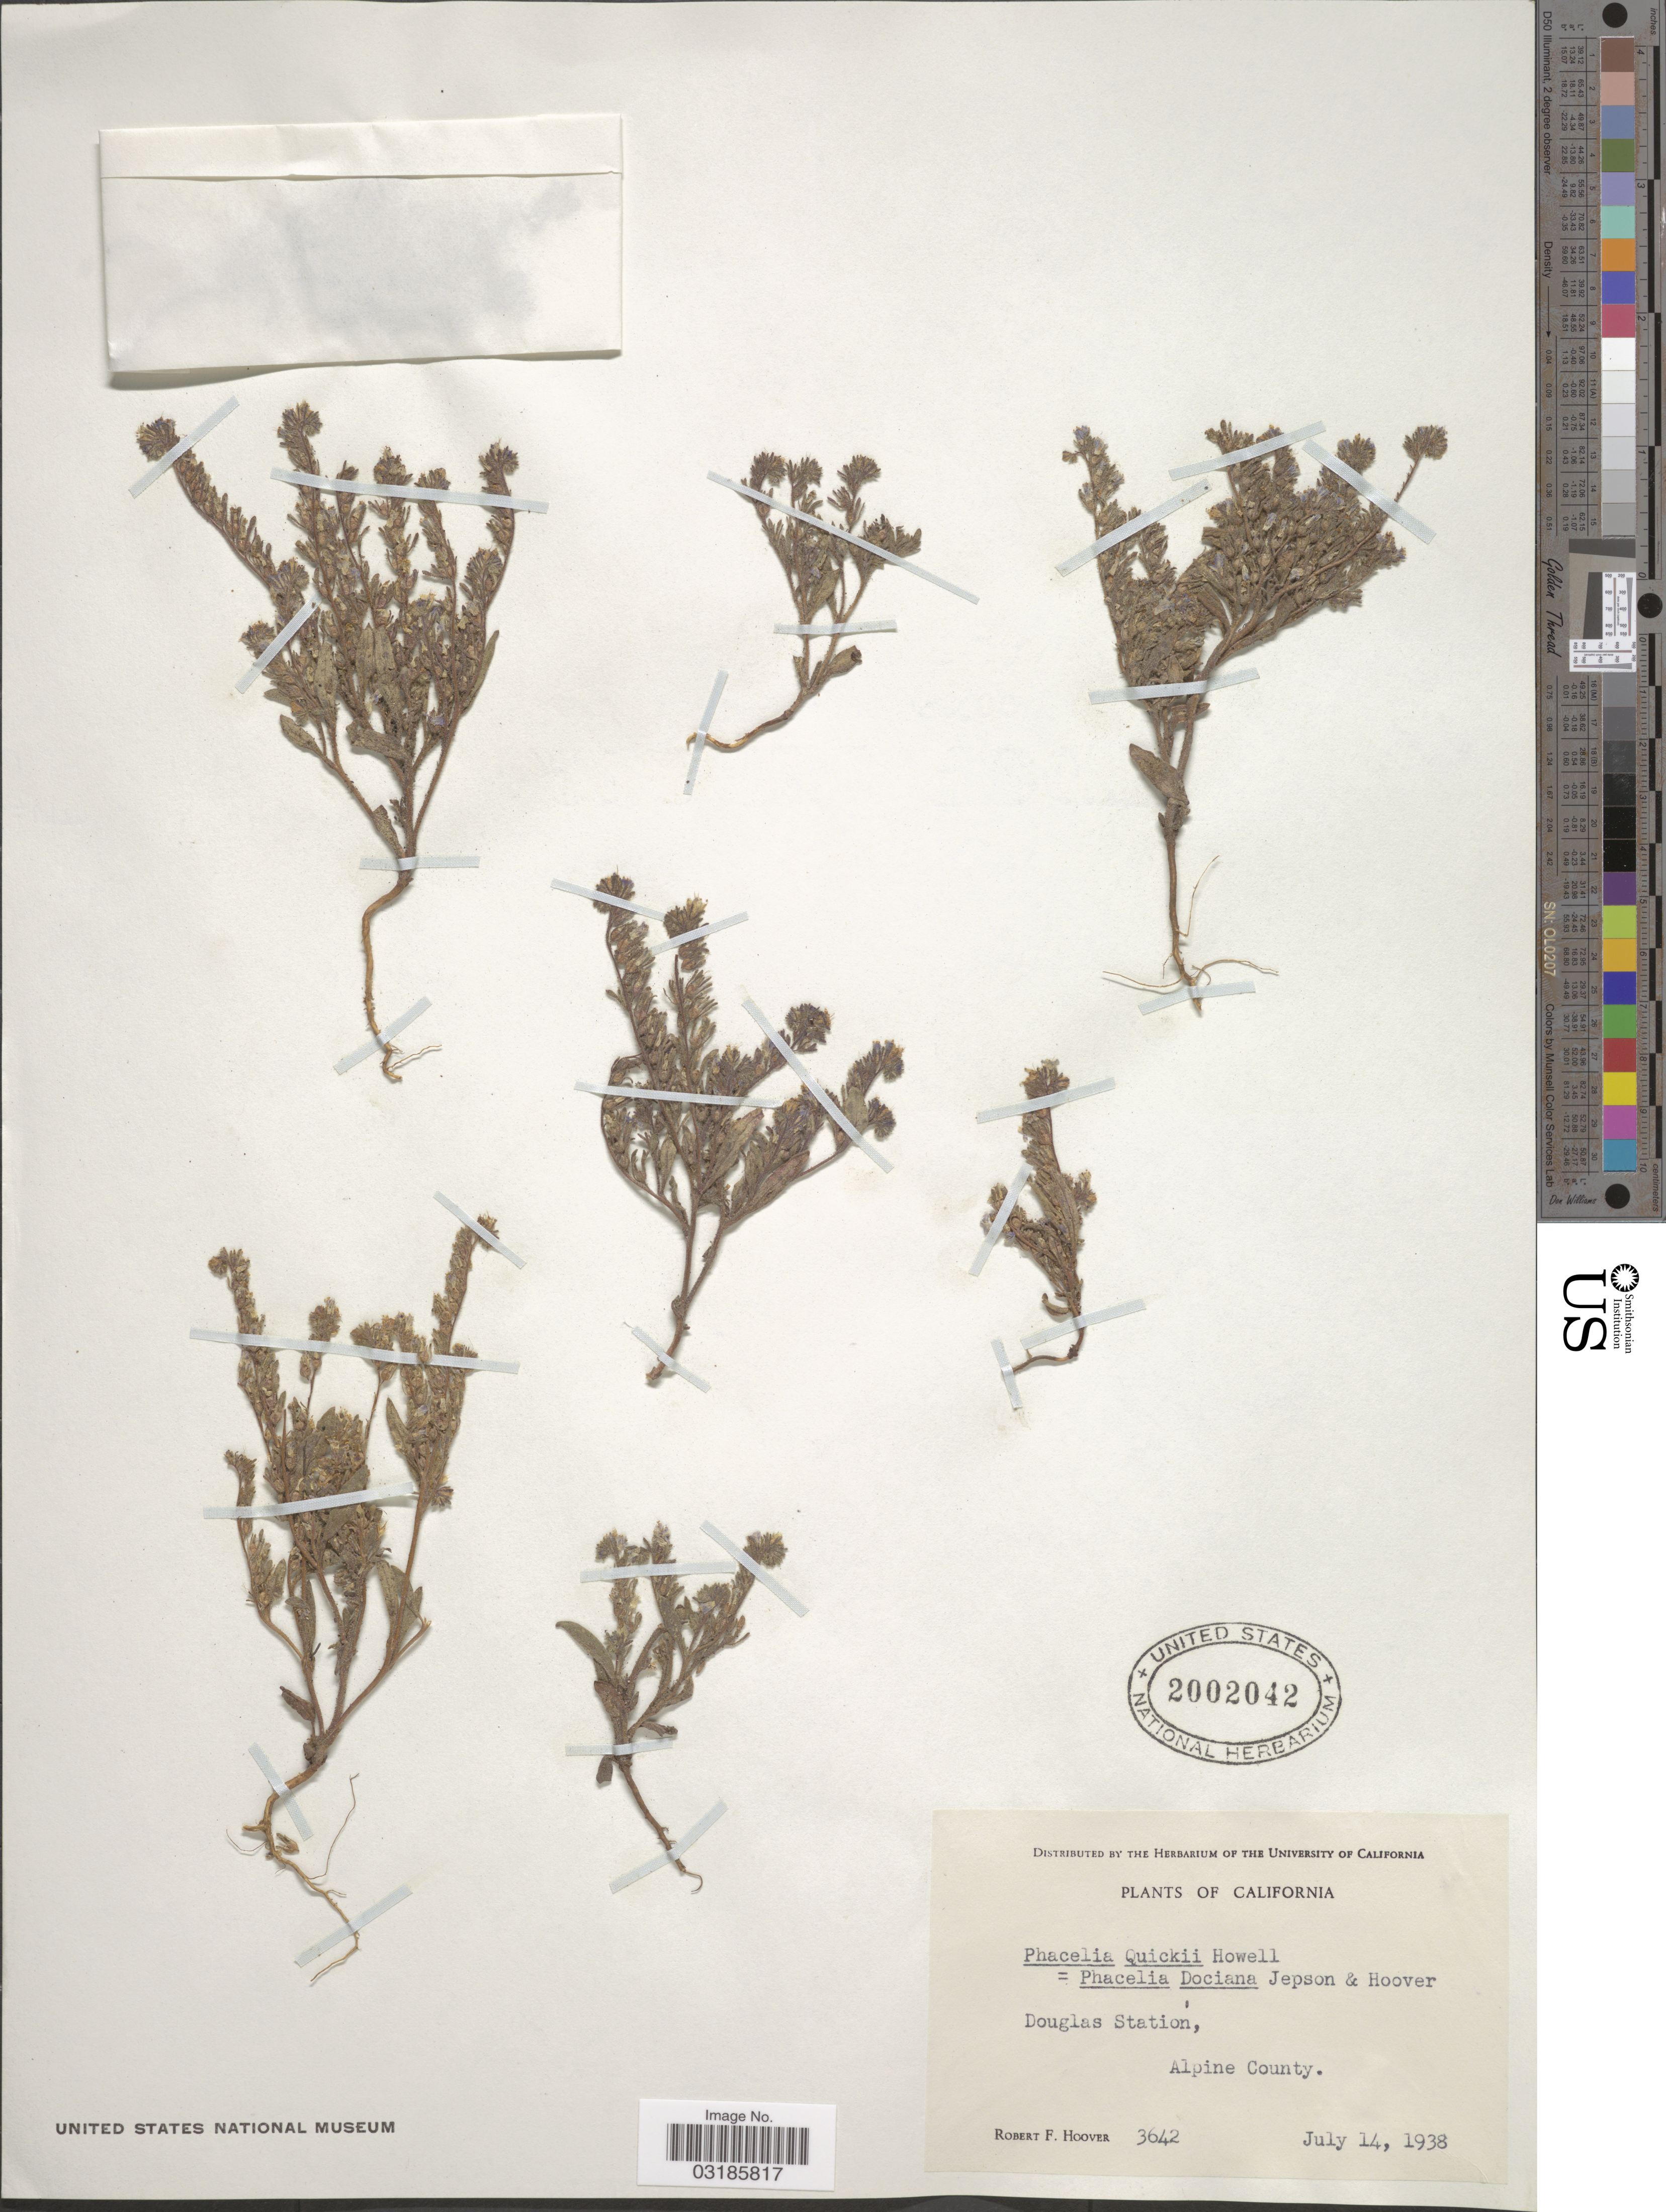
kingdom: Plantae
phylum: Tracheophyta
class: Magnoliopsida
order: Boraginales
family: Hydrophyllaceae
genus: Phacelia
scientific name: Phacelia quickii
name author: J.T. Howell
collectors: R. F. Hoover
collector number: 3642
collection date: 1938-07-14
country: United States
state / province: California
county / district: Alpine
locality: Douglas Station, Alpine County.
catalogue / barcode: US 2002042